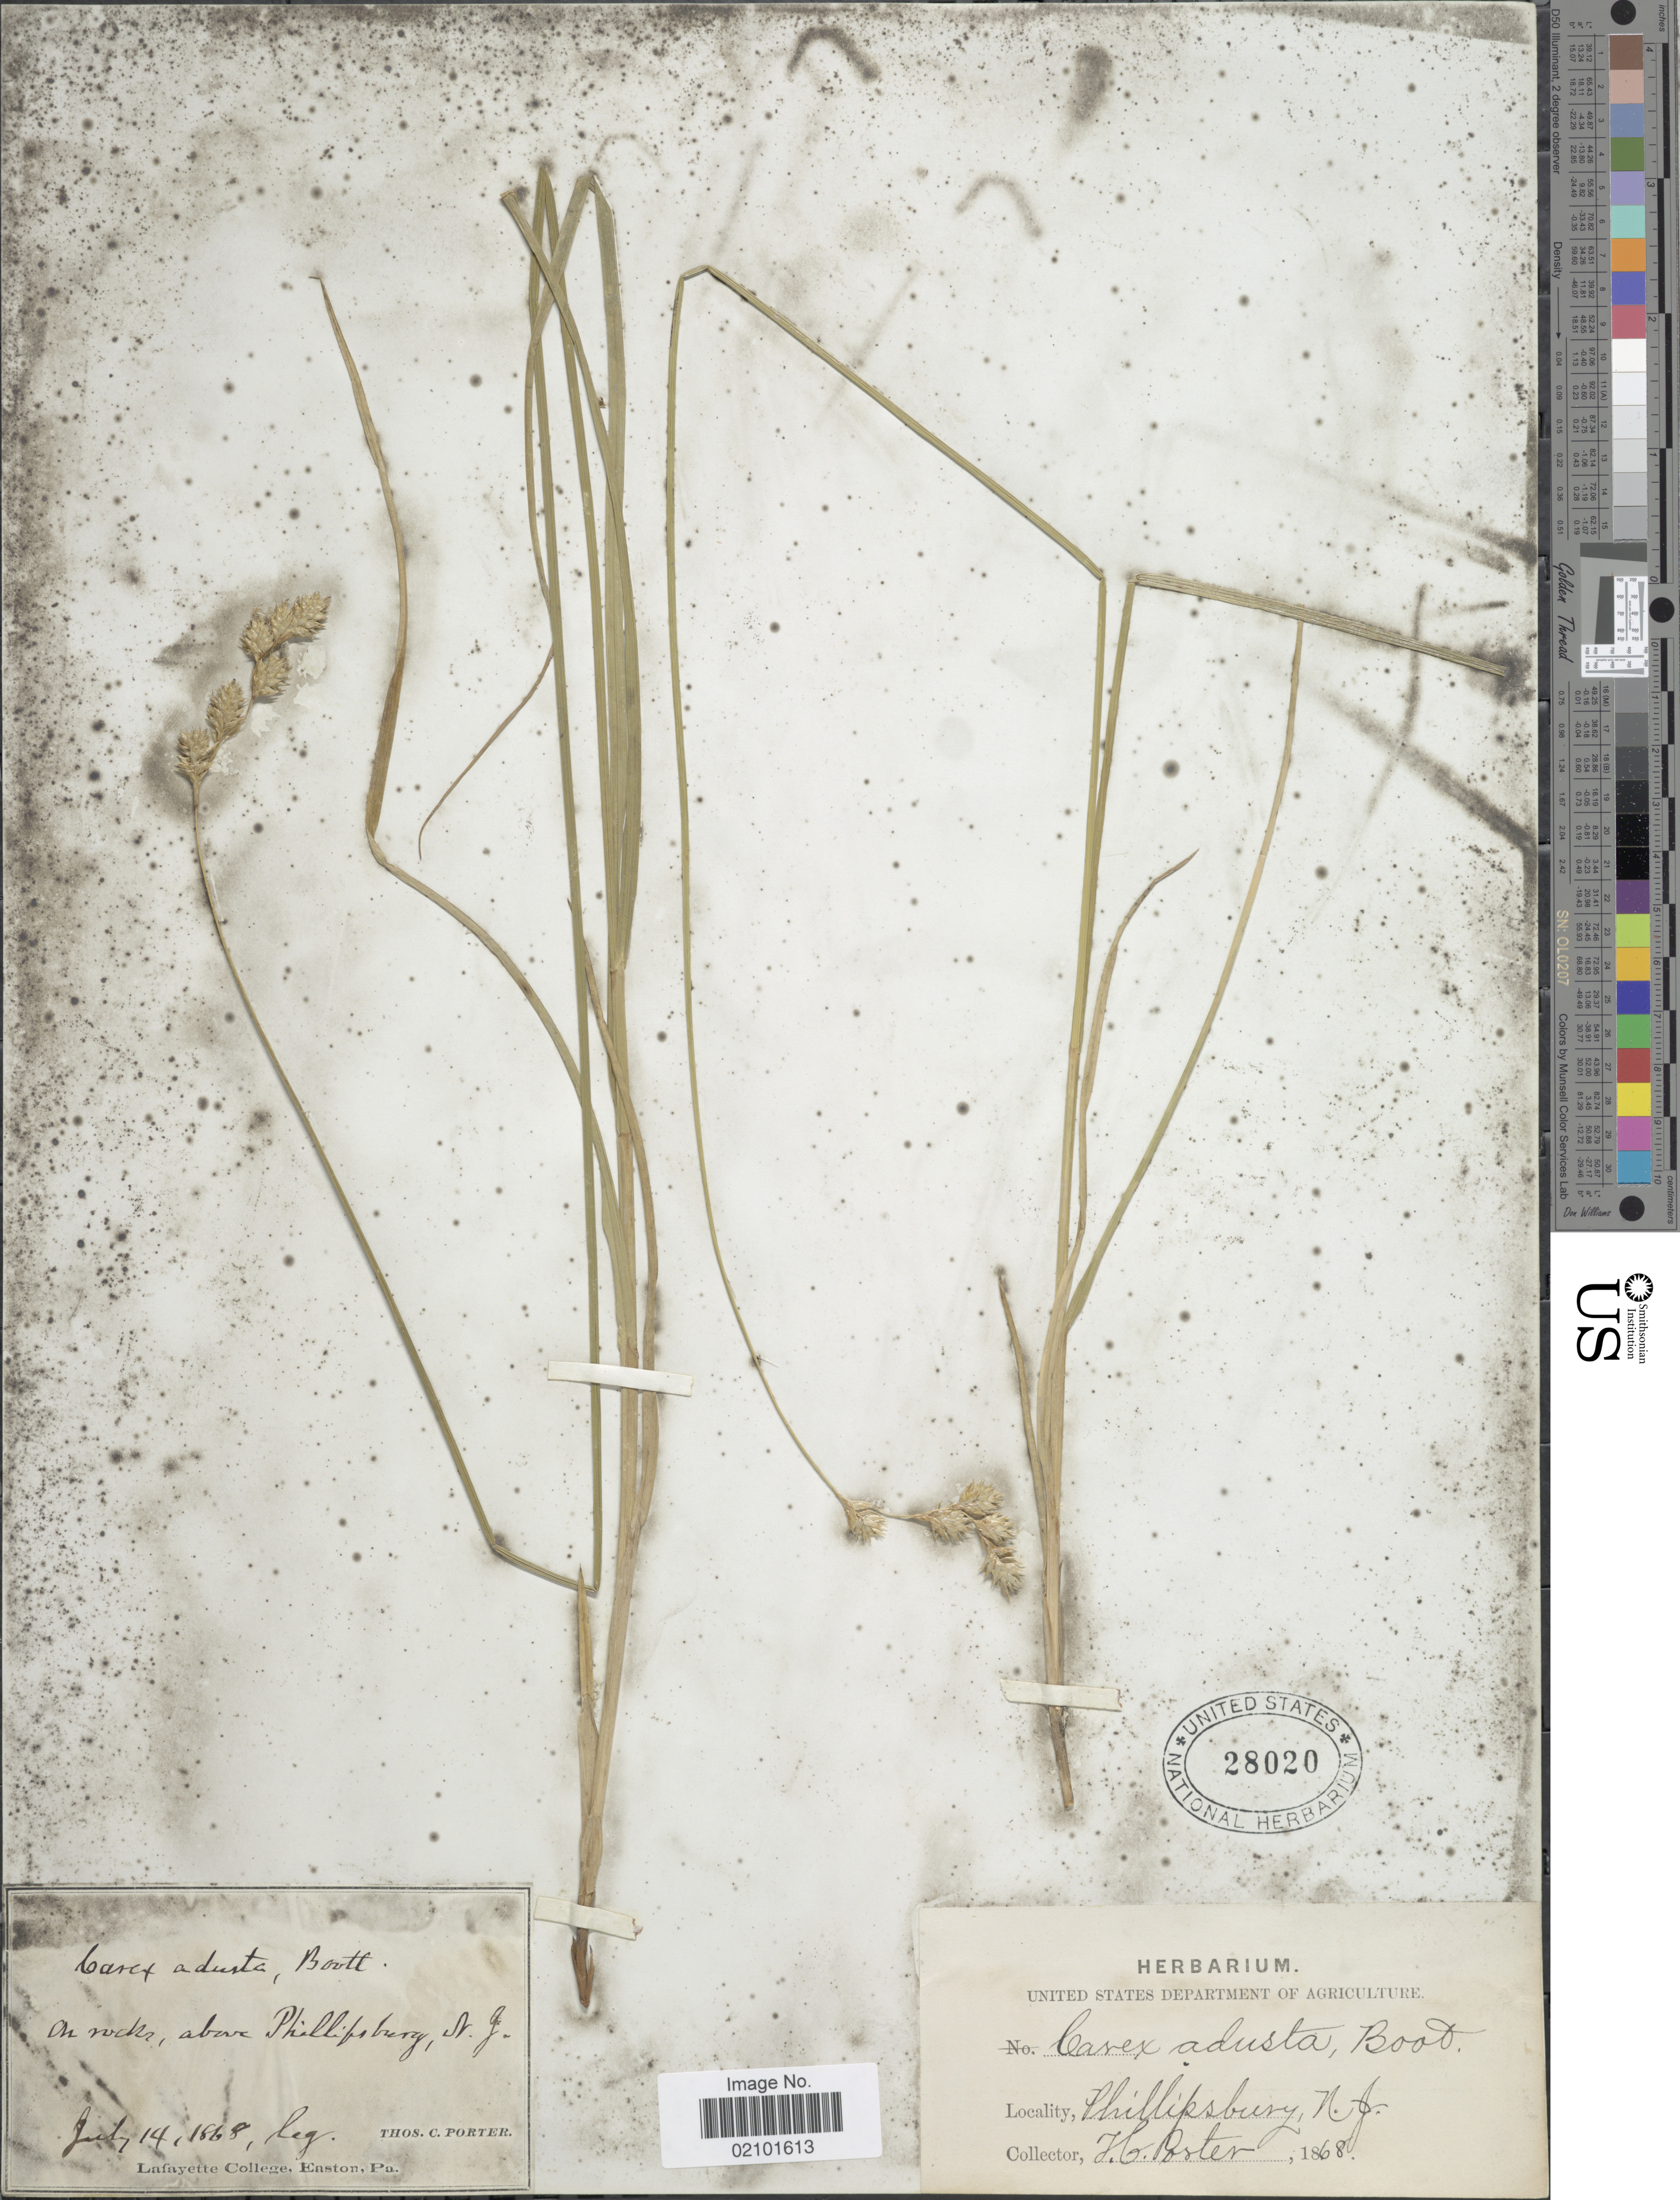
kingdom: Plantae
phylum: Tracheophyta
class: Liliopsida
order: Poales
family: Cyperaceae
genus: Carex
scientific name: Carex adusta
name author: Boott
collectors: T. Porter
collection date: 1868-07-14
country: United States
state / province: New Jersey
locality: Above Phillipsberg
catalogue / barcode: US 28020